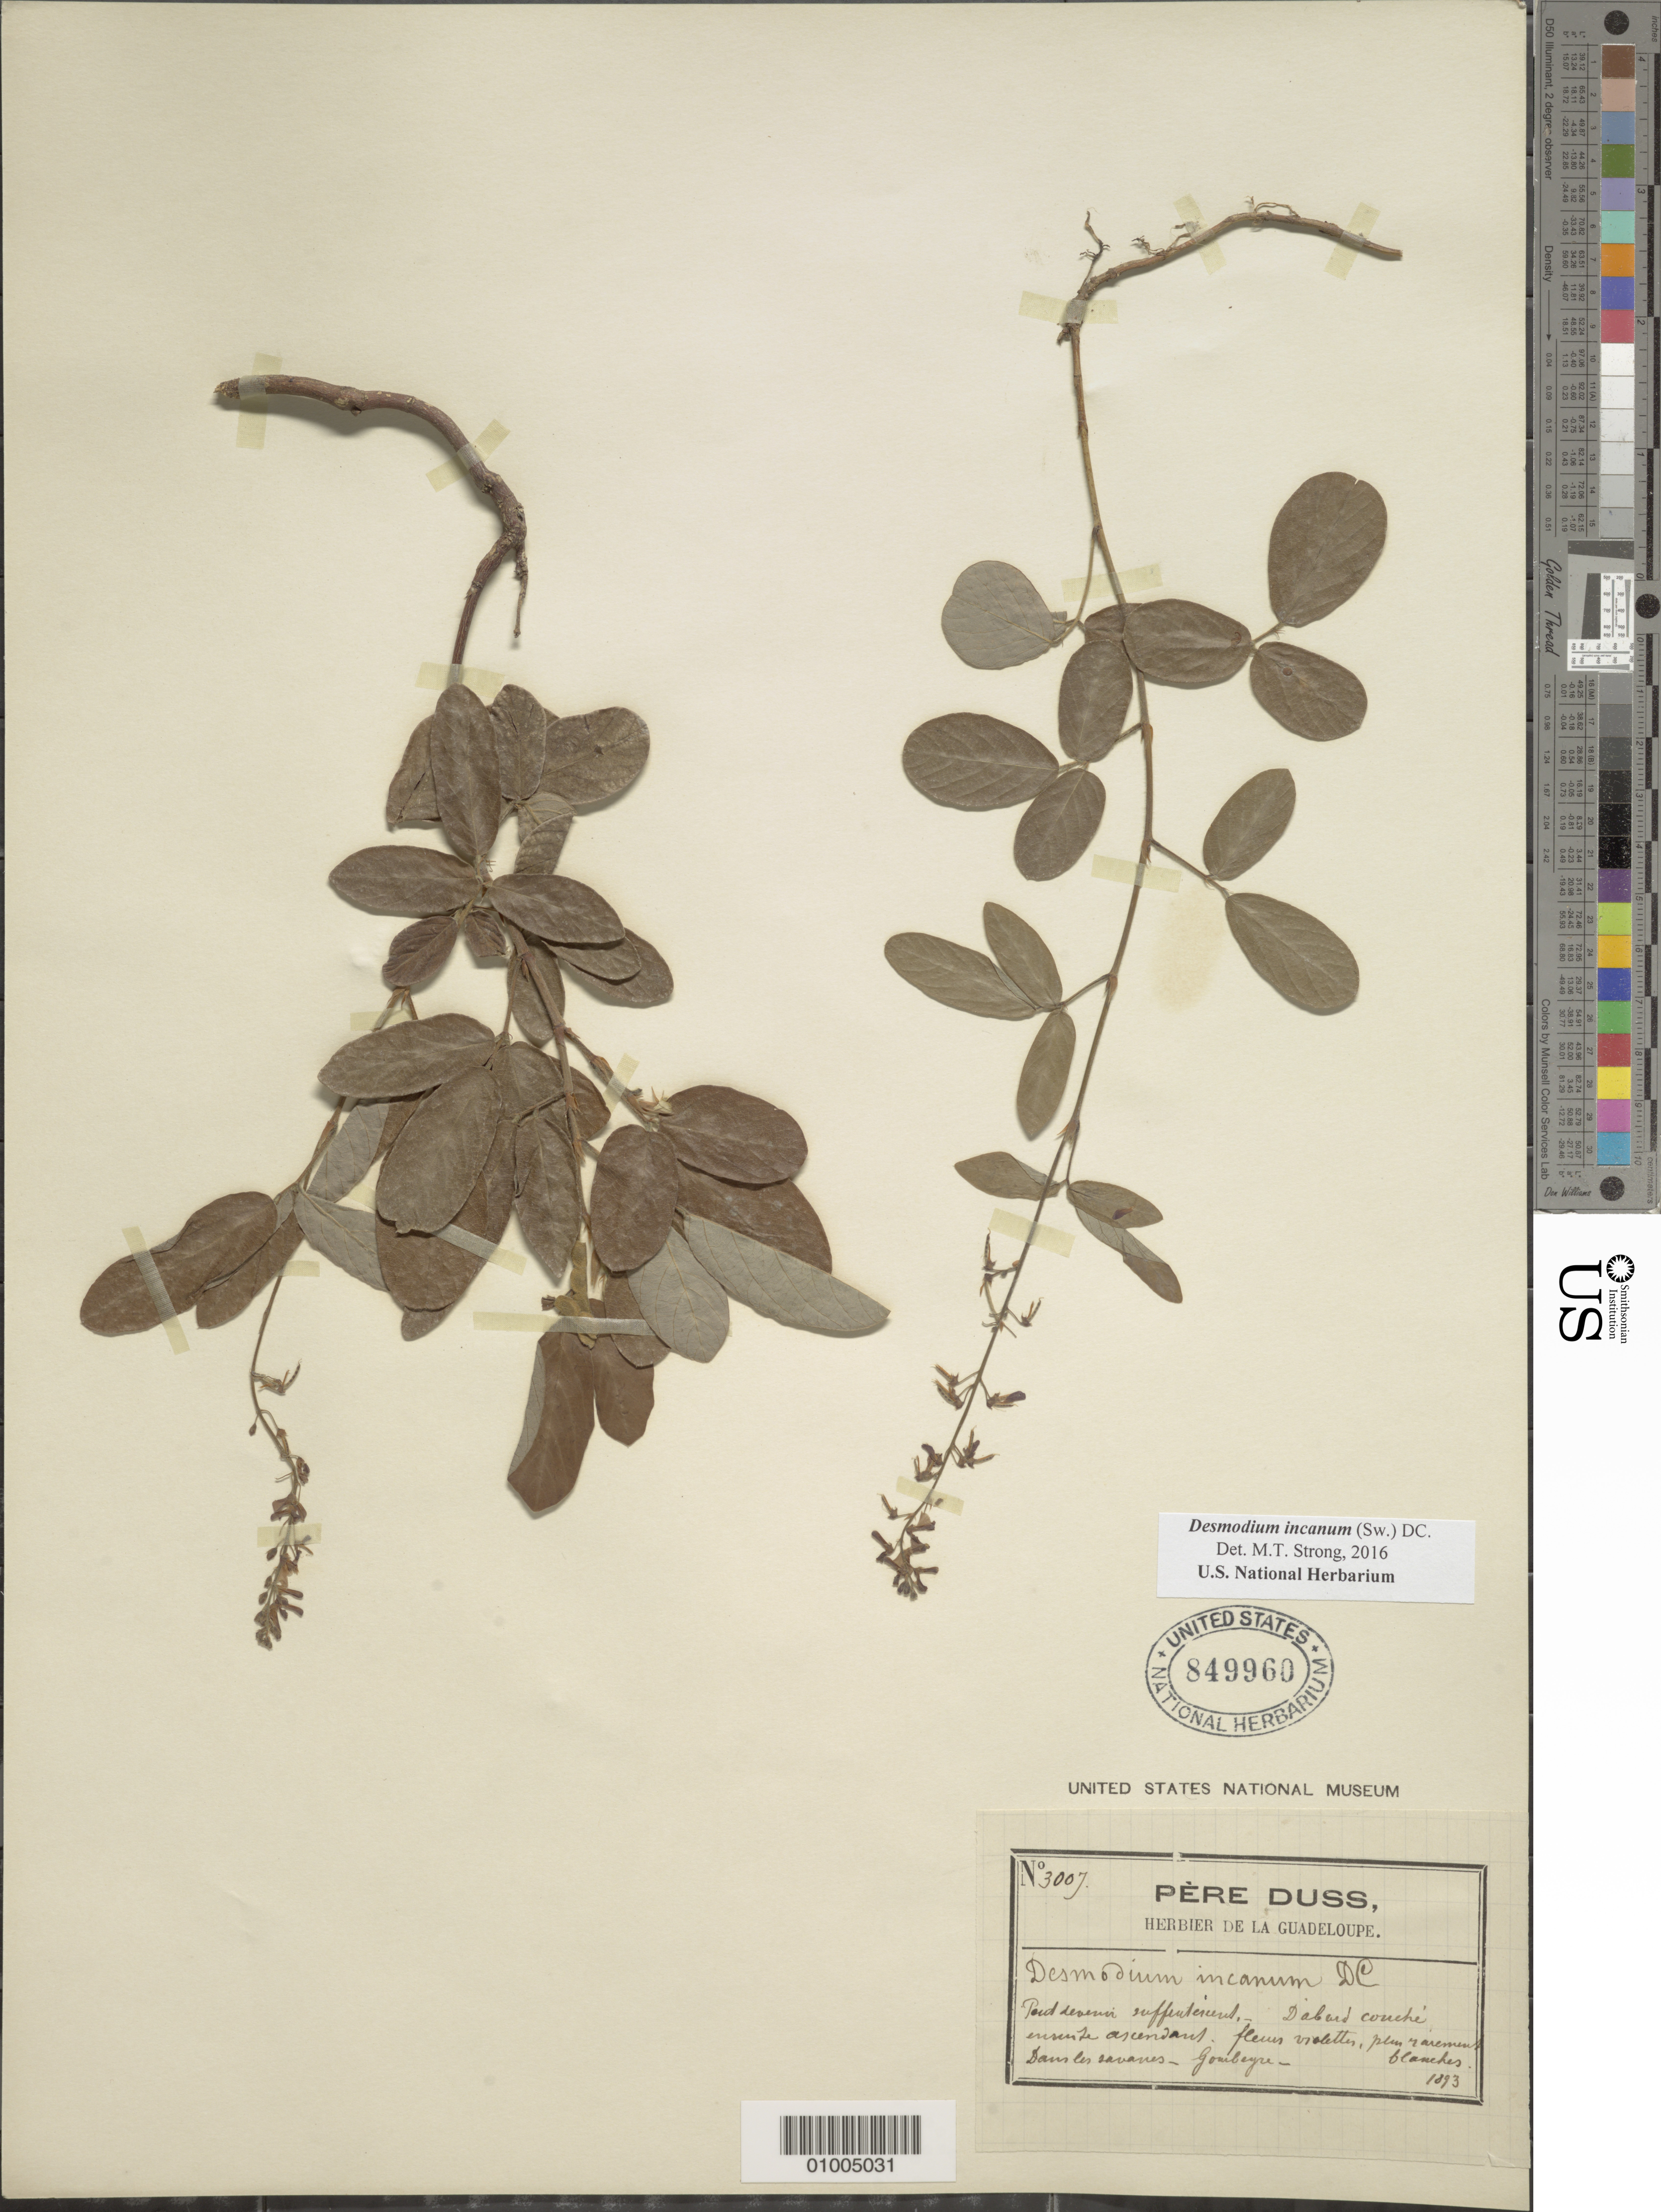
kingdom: Plantae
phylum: Tracheophyta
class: Magnoliopsida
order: Fabales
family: Fabaceae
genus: Desmodium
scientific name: Desmodium incanum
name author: (Sw.) DC.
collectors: Père Duss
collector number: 3007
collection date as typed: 1893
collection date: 1893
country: Guadeloupe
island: Basse Terre [Guadeloupe]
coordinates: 0 N, 0 E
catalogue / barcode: US 849960